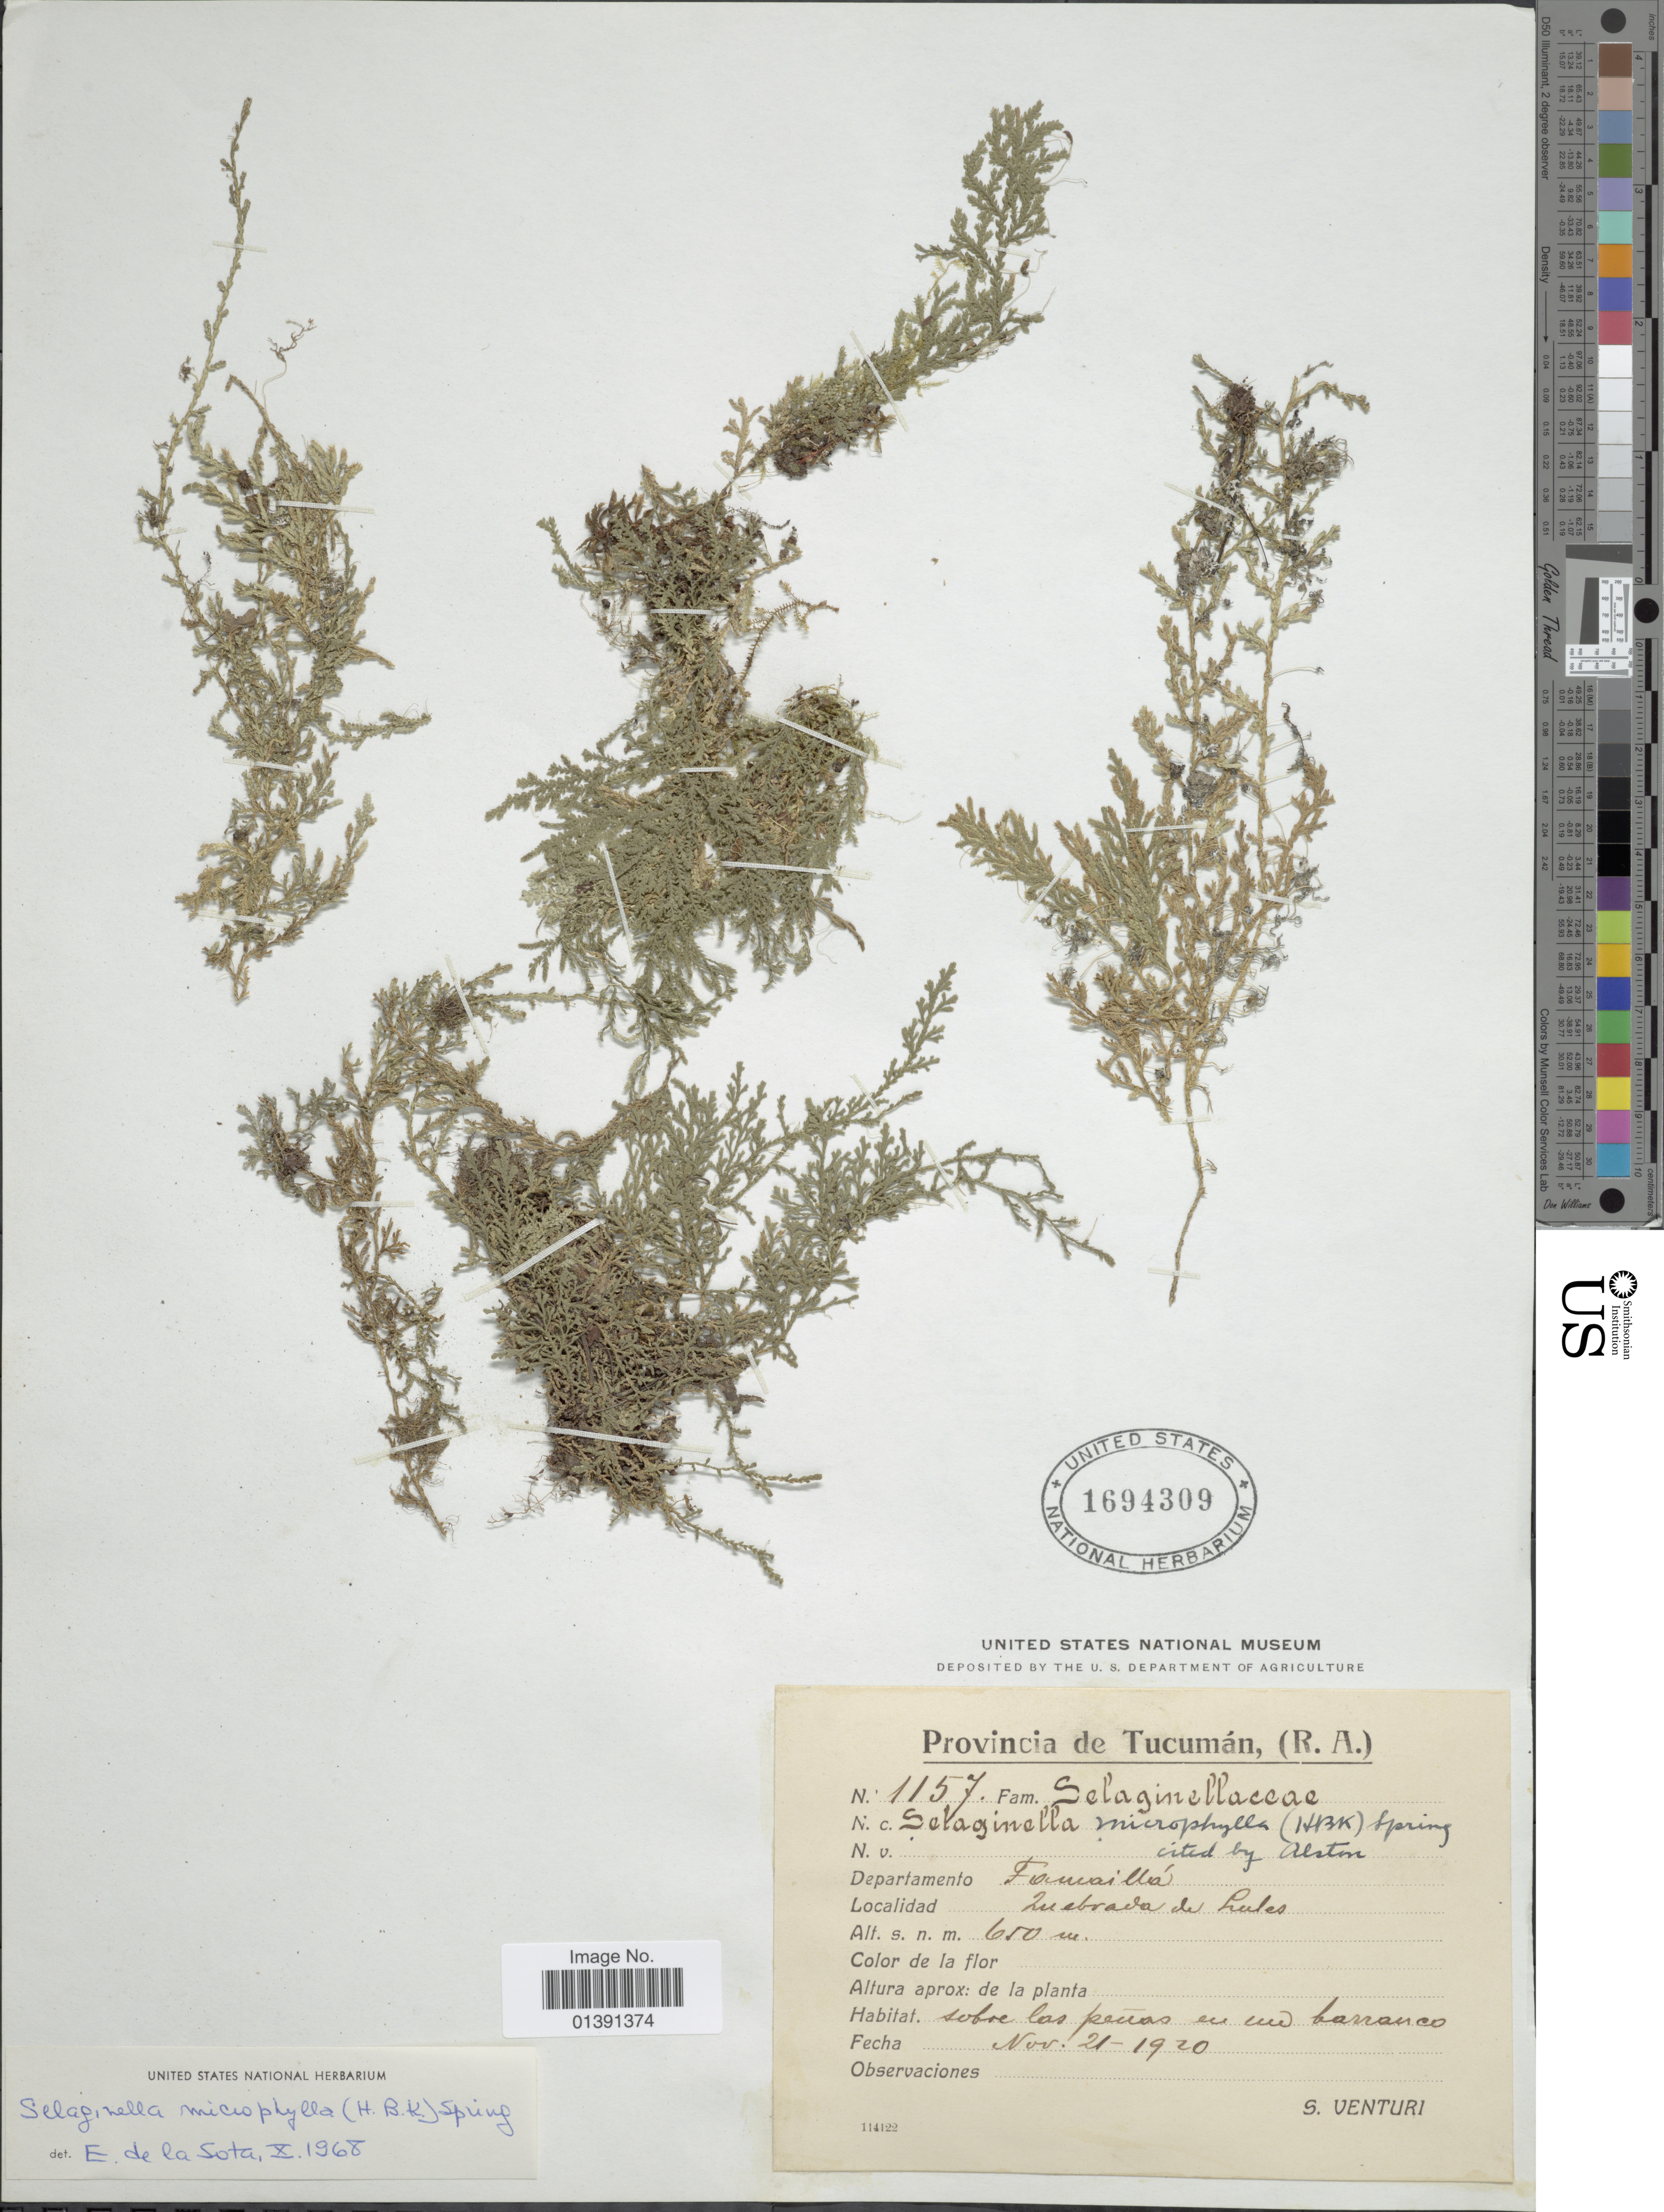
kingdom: Plantae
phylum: Tracheophyta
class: Lycopodiopsida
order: Selaginellales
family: Selaginellaceae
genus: Selaginella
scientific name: Selaginella microphylla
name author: (Kunth) Spring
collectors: S. Venturi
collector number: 1157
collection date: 1920-11-21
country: Argentina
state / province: Tucuman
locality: Provincia de Tucumán, (R.A.), Departamento Famailla, Quebrada de Lules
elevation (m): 650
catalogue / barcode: US 1694309